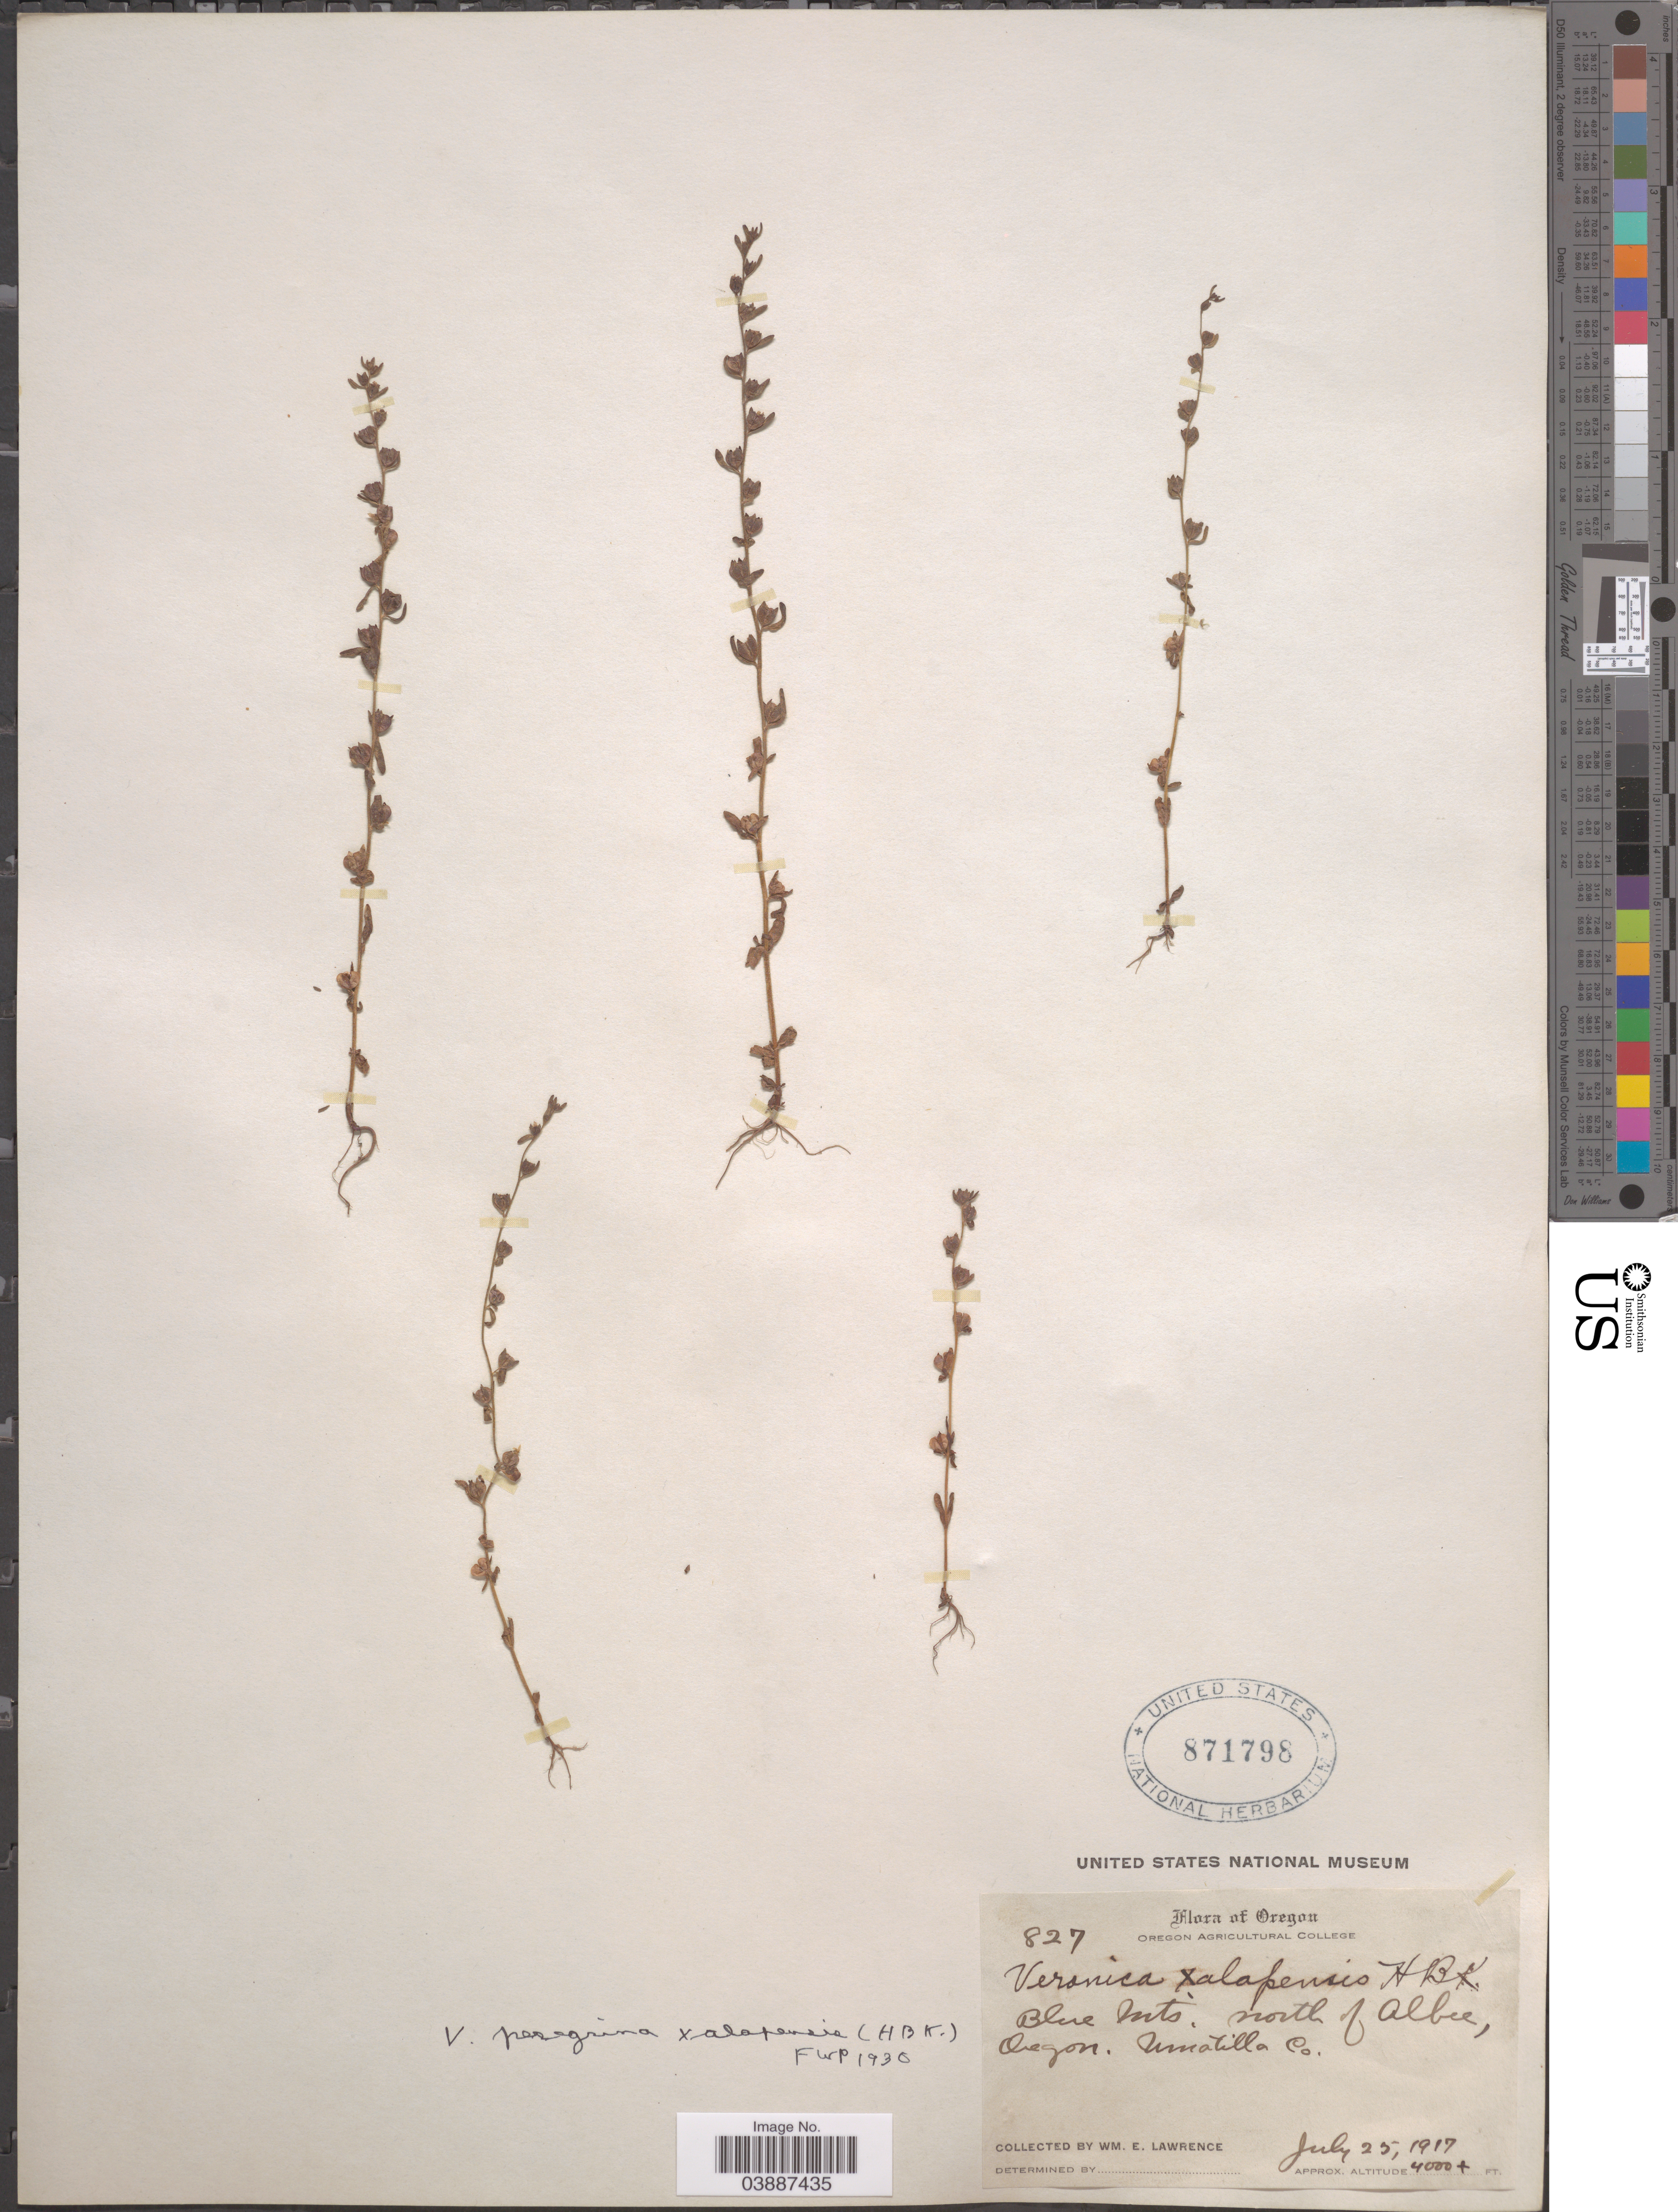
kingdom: Plantae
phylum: Tracheophyta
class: Magnoliopsida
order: Lamiales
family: Plantaginaceae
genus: Veronica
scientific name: Veronica peregrina var. xalapensis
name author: Kunth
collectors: W. Lawrence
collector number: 827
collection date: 1917-07-25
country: United States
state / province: Oregon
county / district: Umatilla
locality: Blue Mts. North of Albee. Umatilla Co.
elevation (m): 1219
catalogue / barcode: US 871798